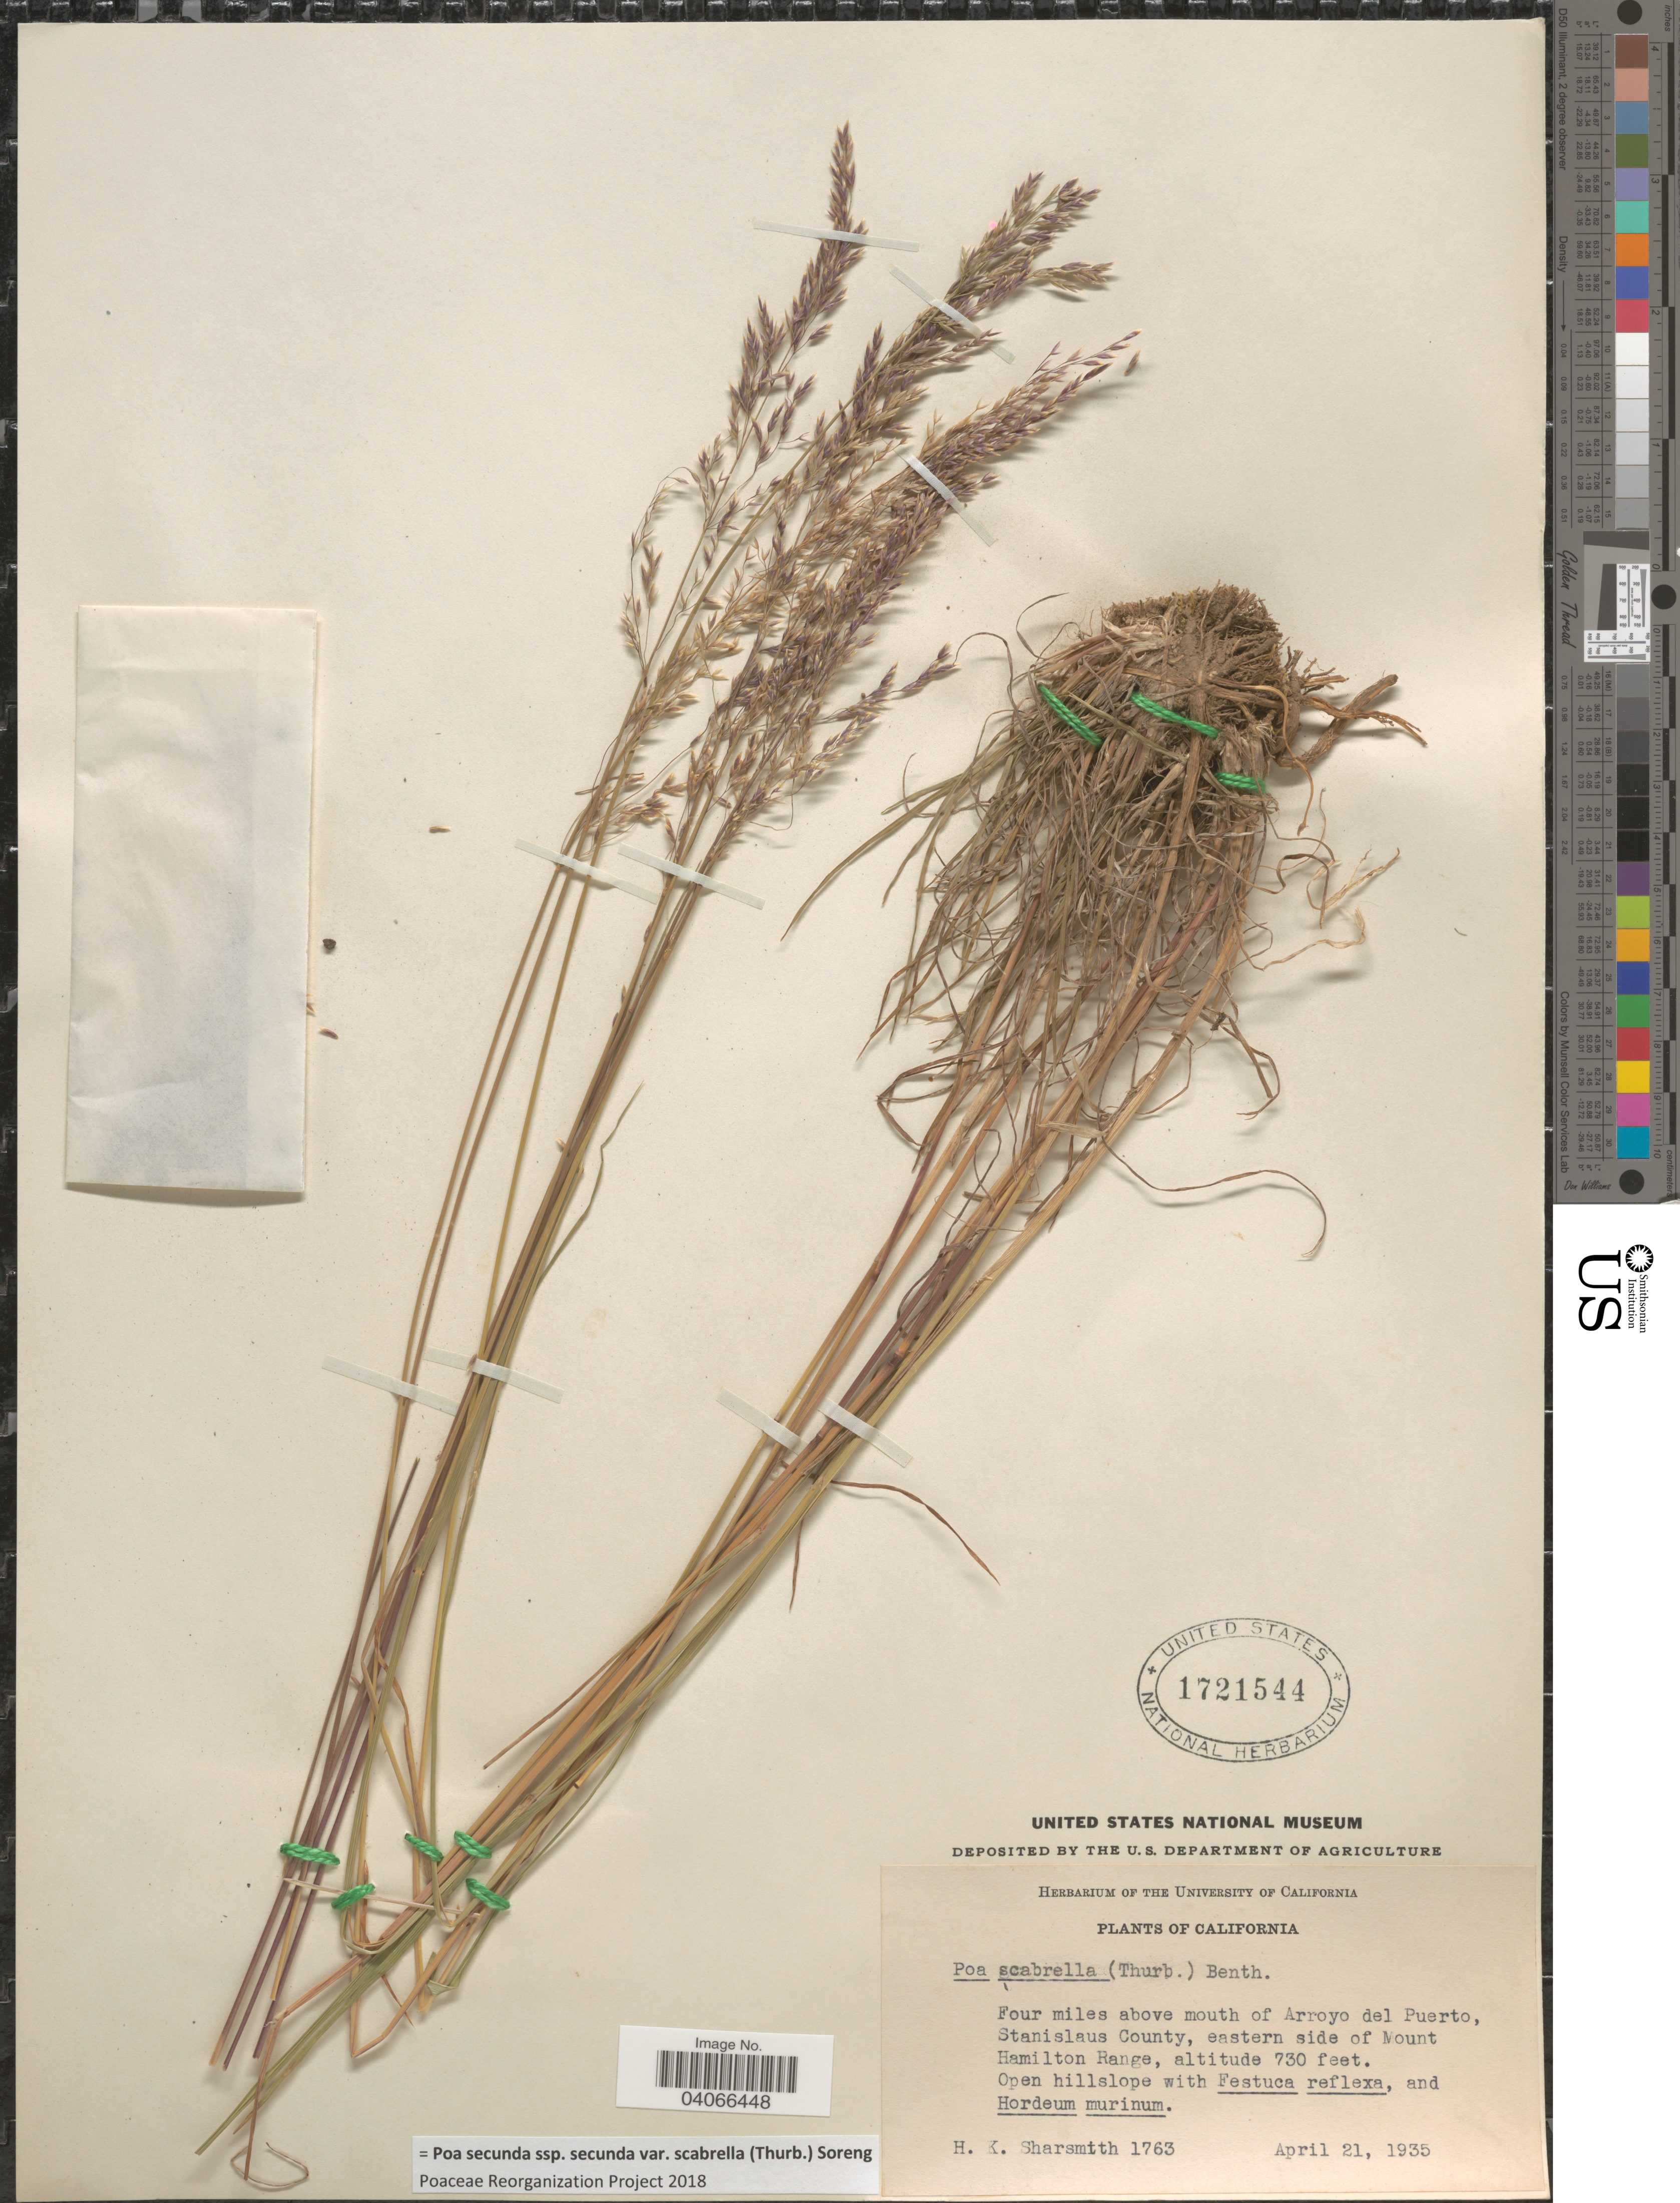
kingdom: Plantae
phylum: Tracheophyta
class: Liliopsida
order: Poales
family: Poaceae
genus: Poa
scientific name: Poa secunda subsp. secunda var. scabrella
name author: (Thurb.) Soreng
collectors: H. Sharsmith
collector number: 1763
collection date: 1935-04-21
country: United States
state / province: California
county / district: Stanislaus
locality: Four miles above mouth of Arroyo del Puerto, Stanislaus County, eastern side of Mount Hamilton Range.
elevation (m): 223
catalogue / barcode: US 1721544